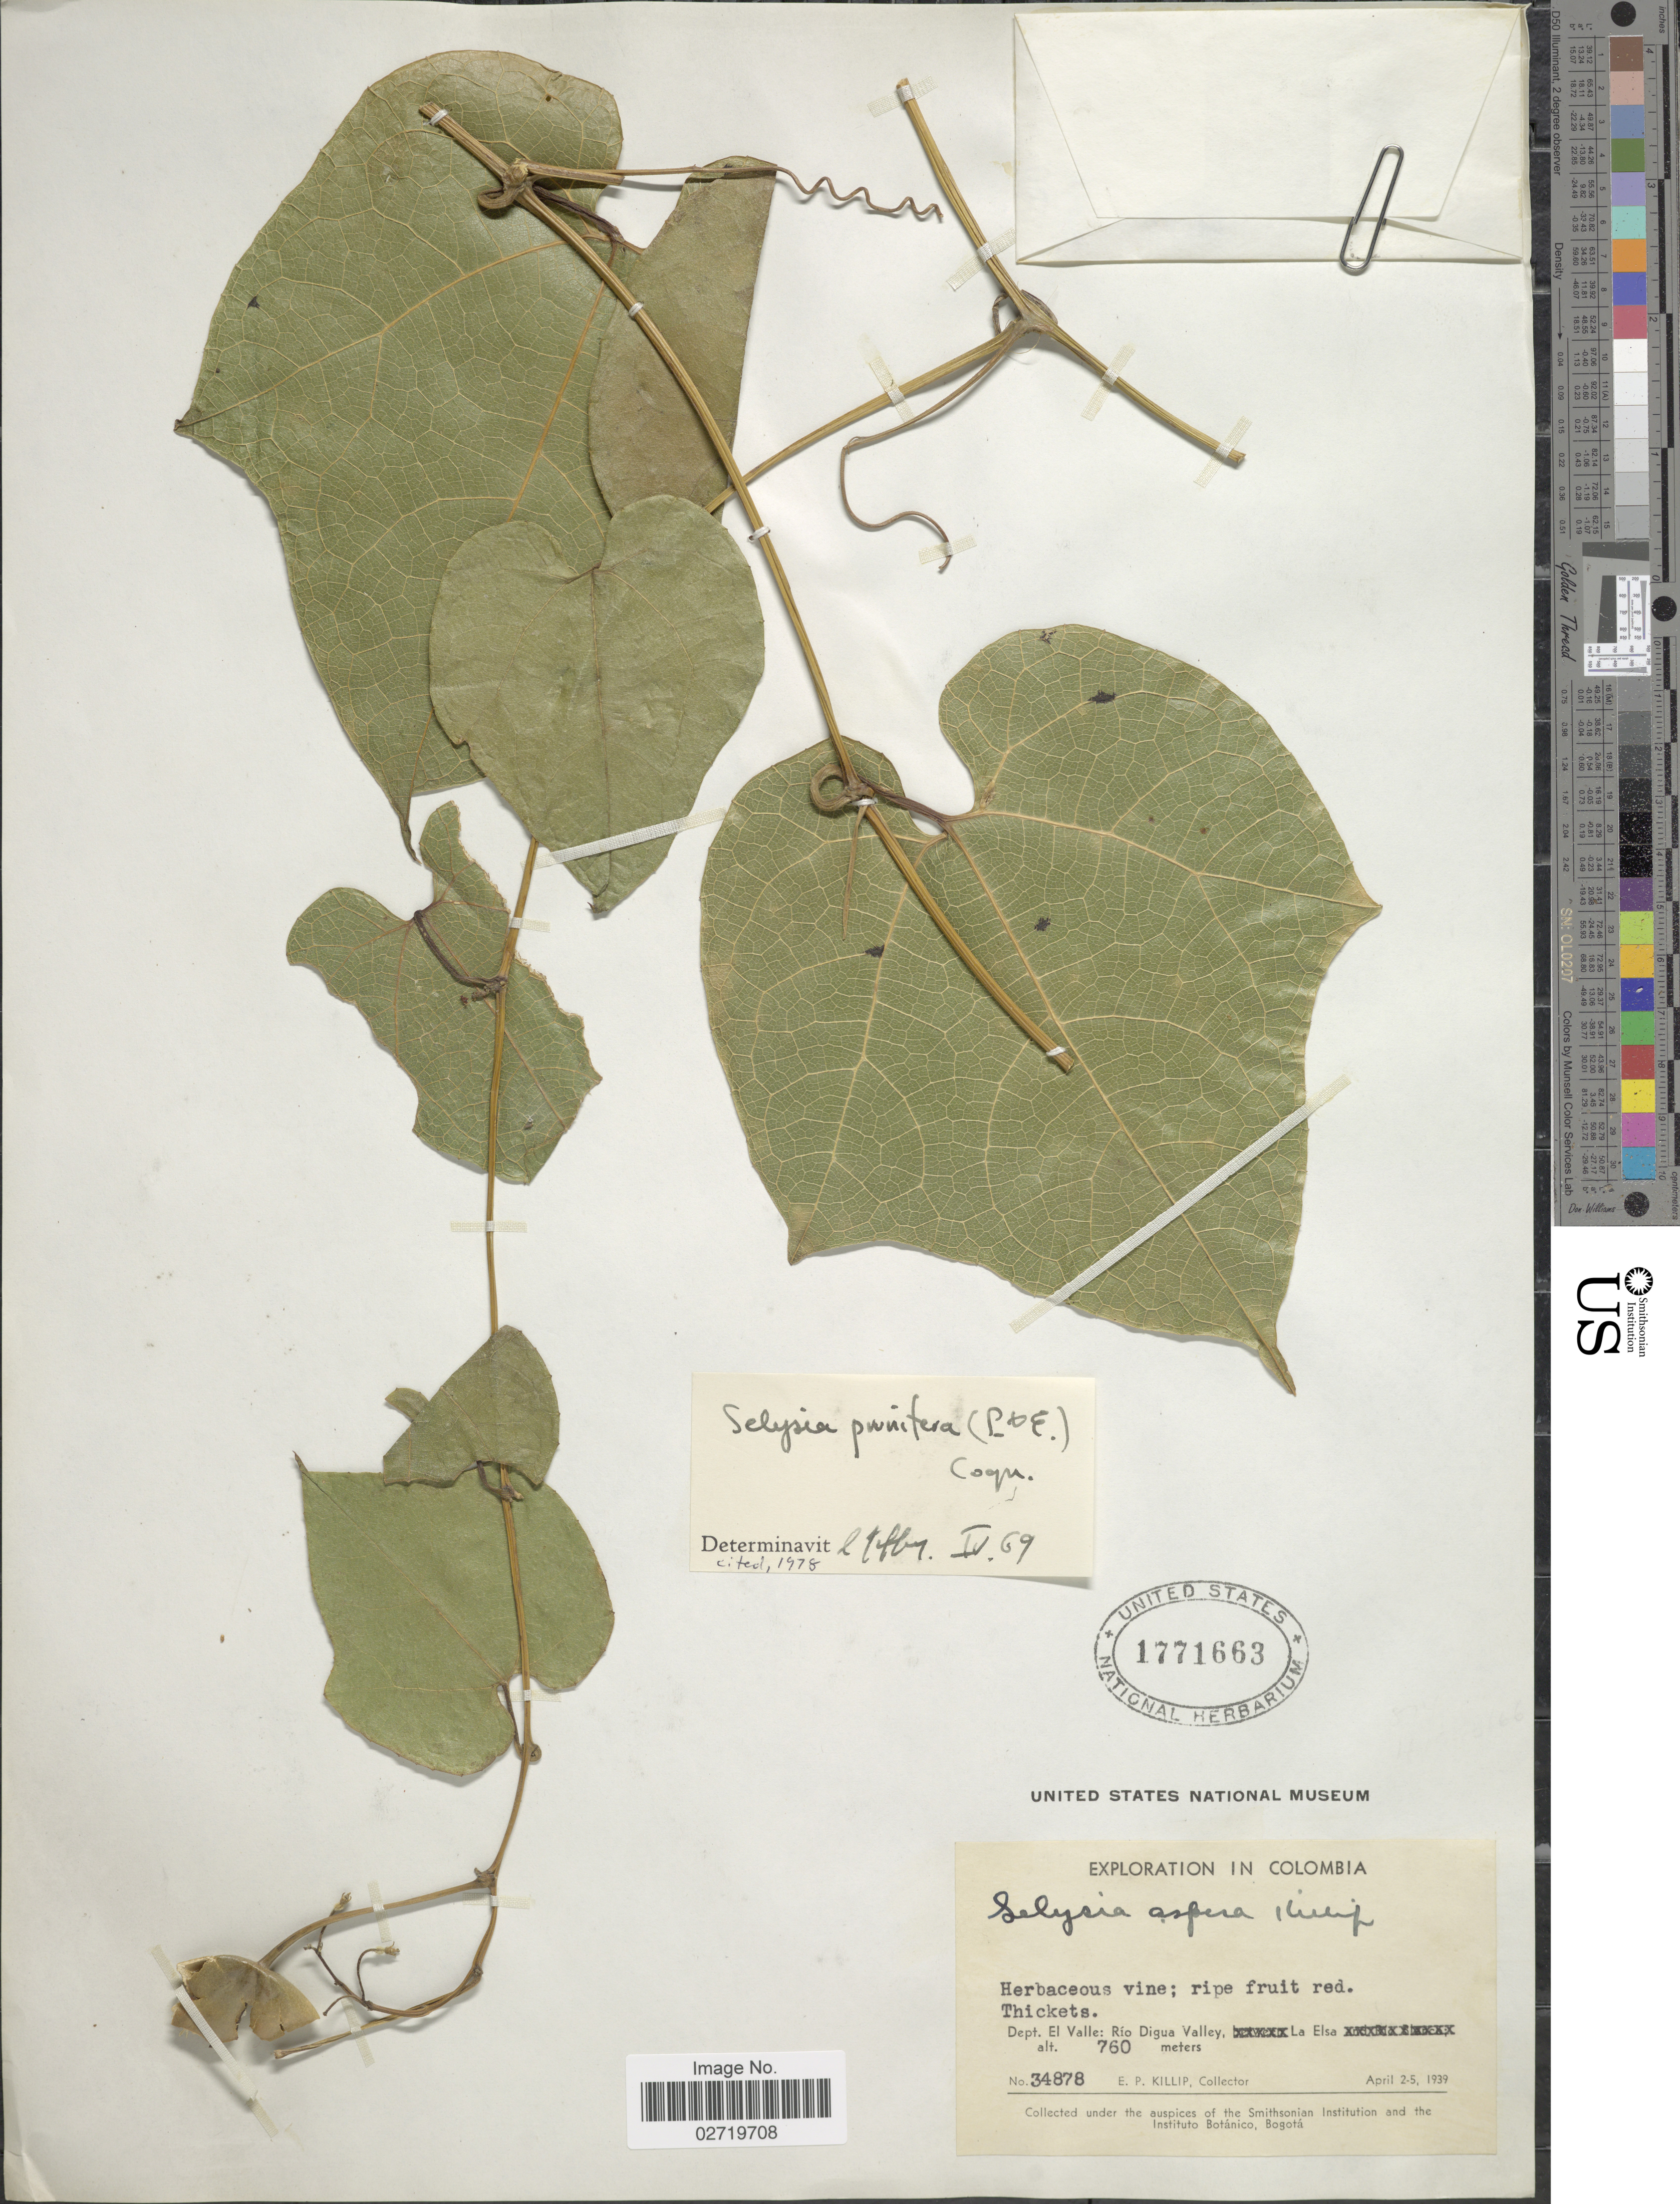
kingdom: Plantae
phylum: Tracheophyta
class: Magnoliopsida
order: Cucurbitales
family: Cucurbitaceae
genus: Selysia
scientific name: Selysia cordata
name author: Cogn.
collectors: E. P. Killip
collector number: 34878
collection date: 1939-04-02/1939-04-05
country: Colombia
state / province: Valle del Cauca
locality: Dept. el Valle: Río Digua Valley, La Elsa.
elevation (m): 760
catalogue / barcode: US 1771663